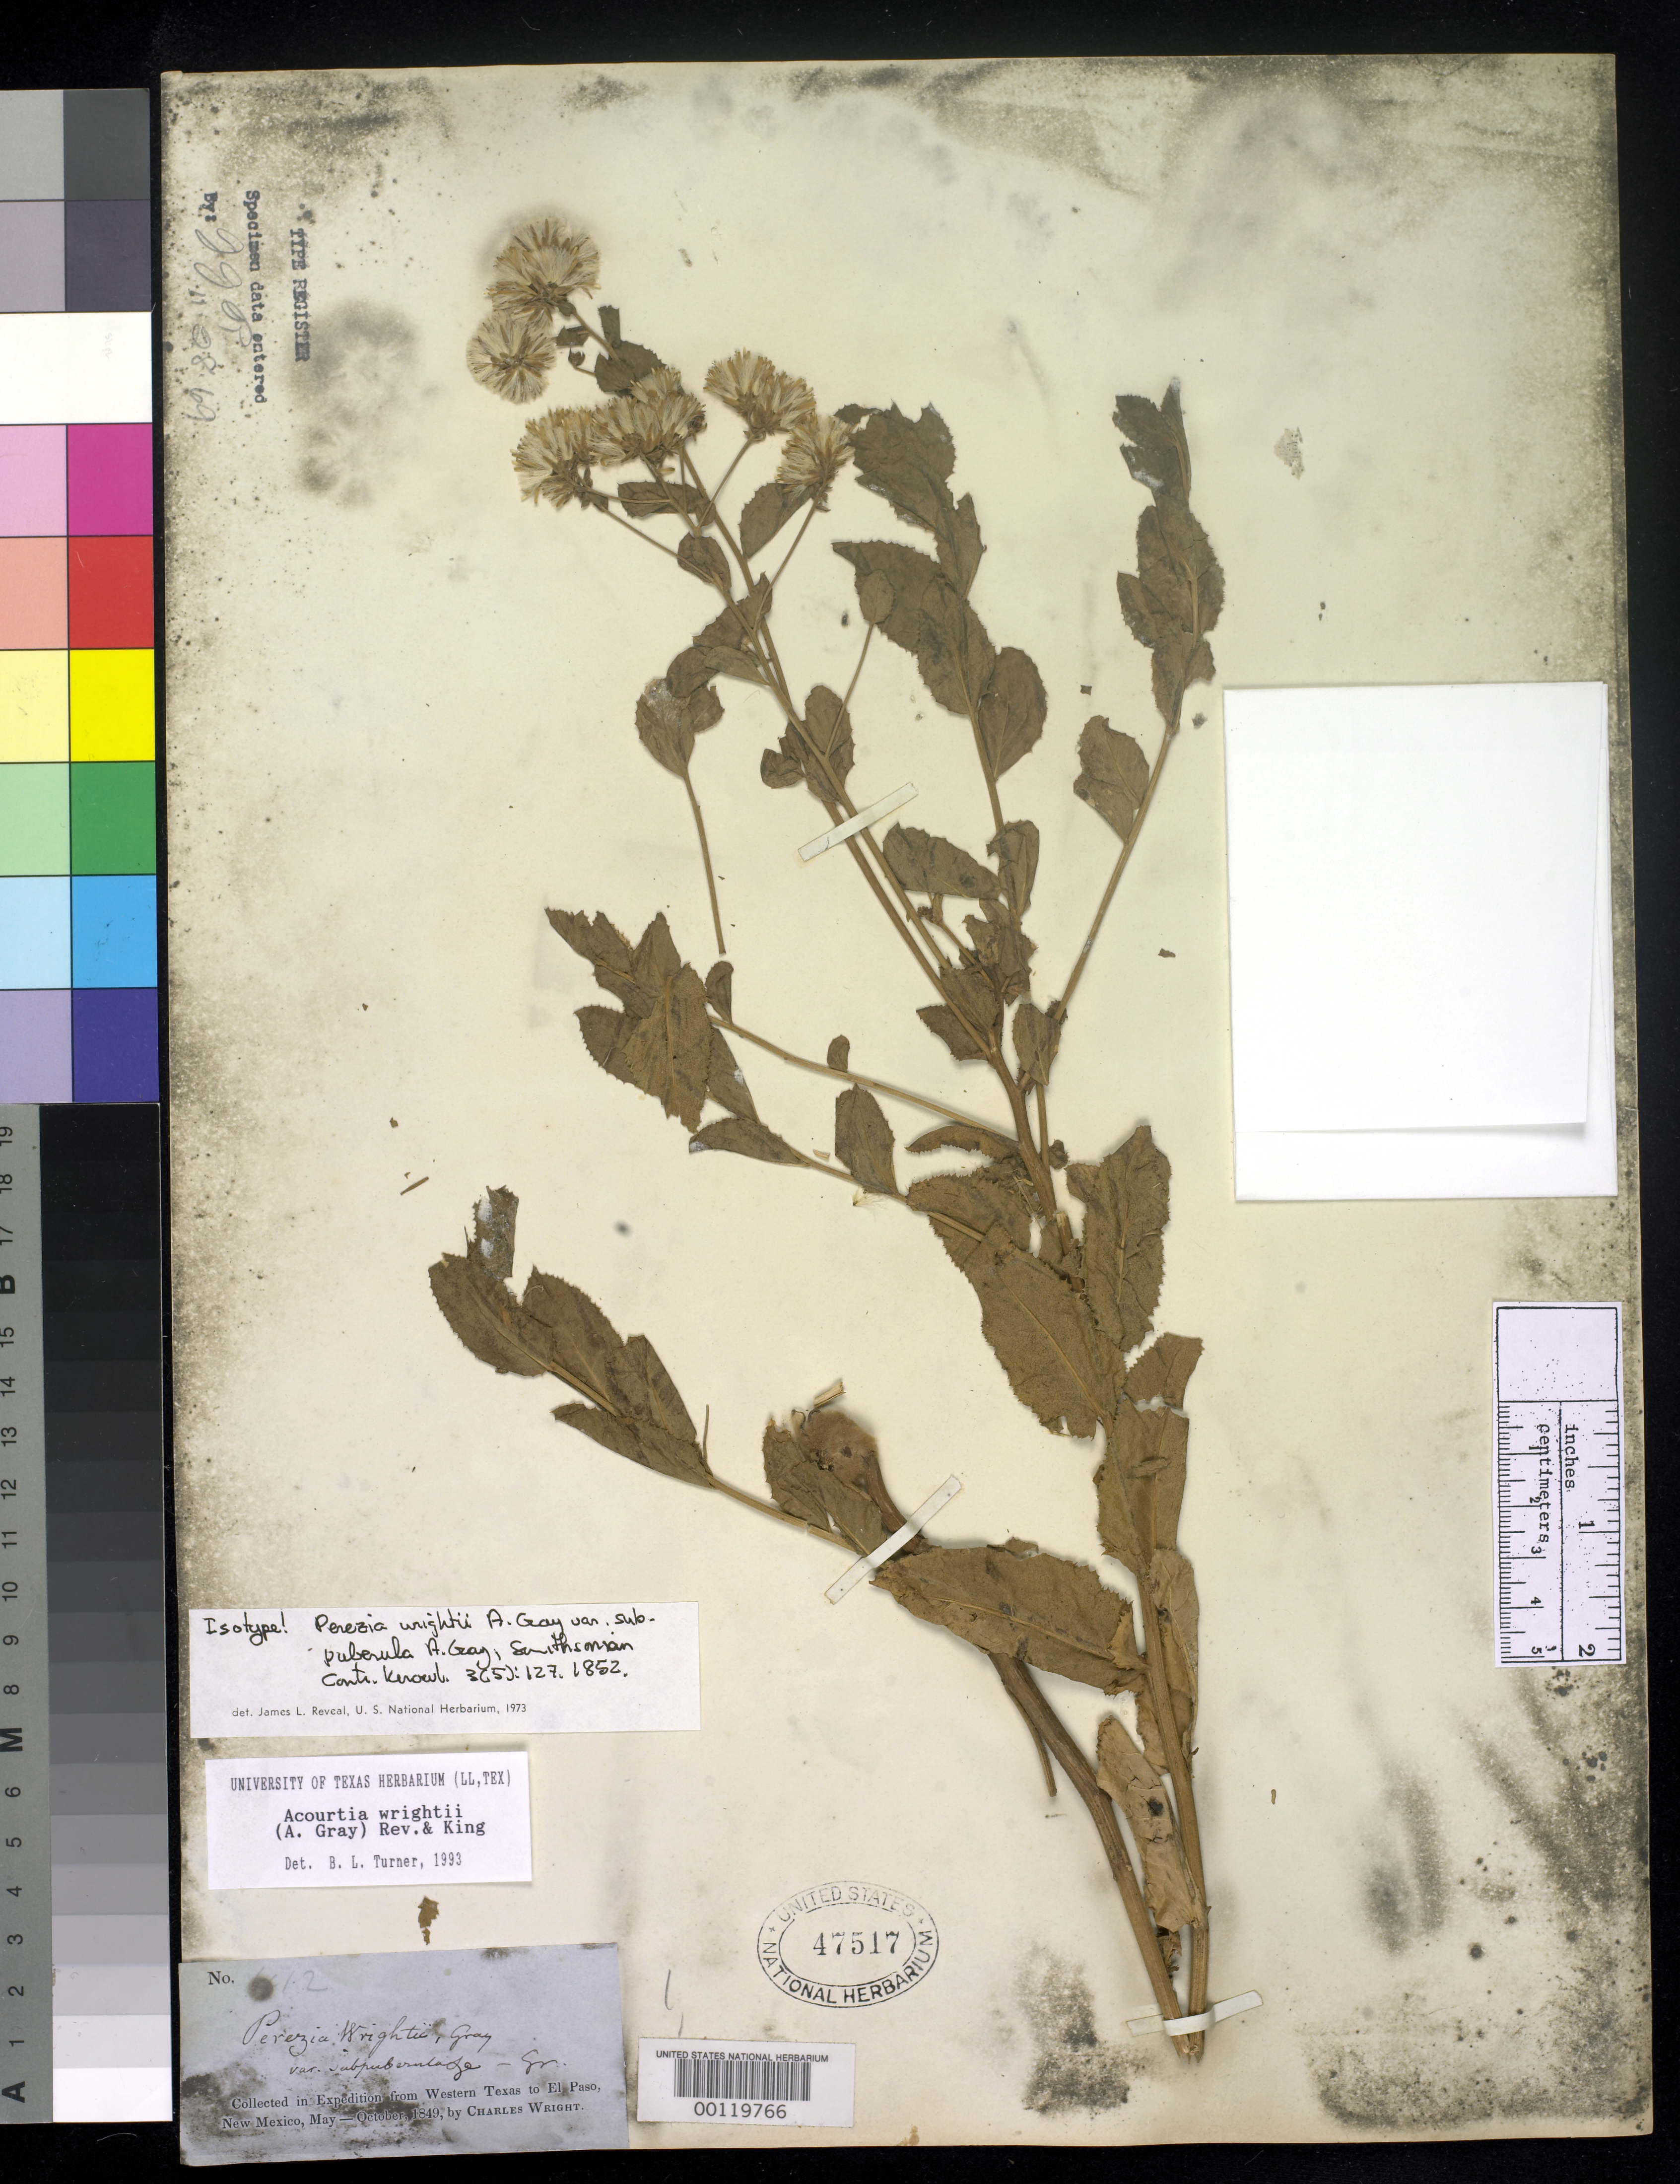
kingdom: Plantae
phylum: Tracheophyta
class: Magnoliopsida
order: Asterales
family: Asteraceae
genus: Perezia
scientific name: Perezia wrightii var. subpuberula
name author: A. Gray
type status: Isotype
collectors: C. Wright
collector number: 412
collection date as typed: Aug 1849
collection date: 1849-08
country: United States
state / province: Texas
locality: Between Pecos and Limpia.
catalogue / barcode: US 47517